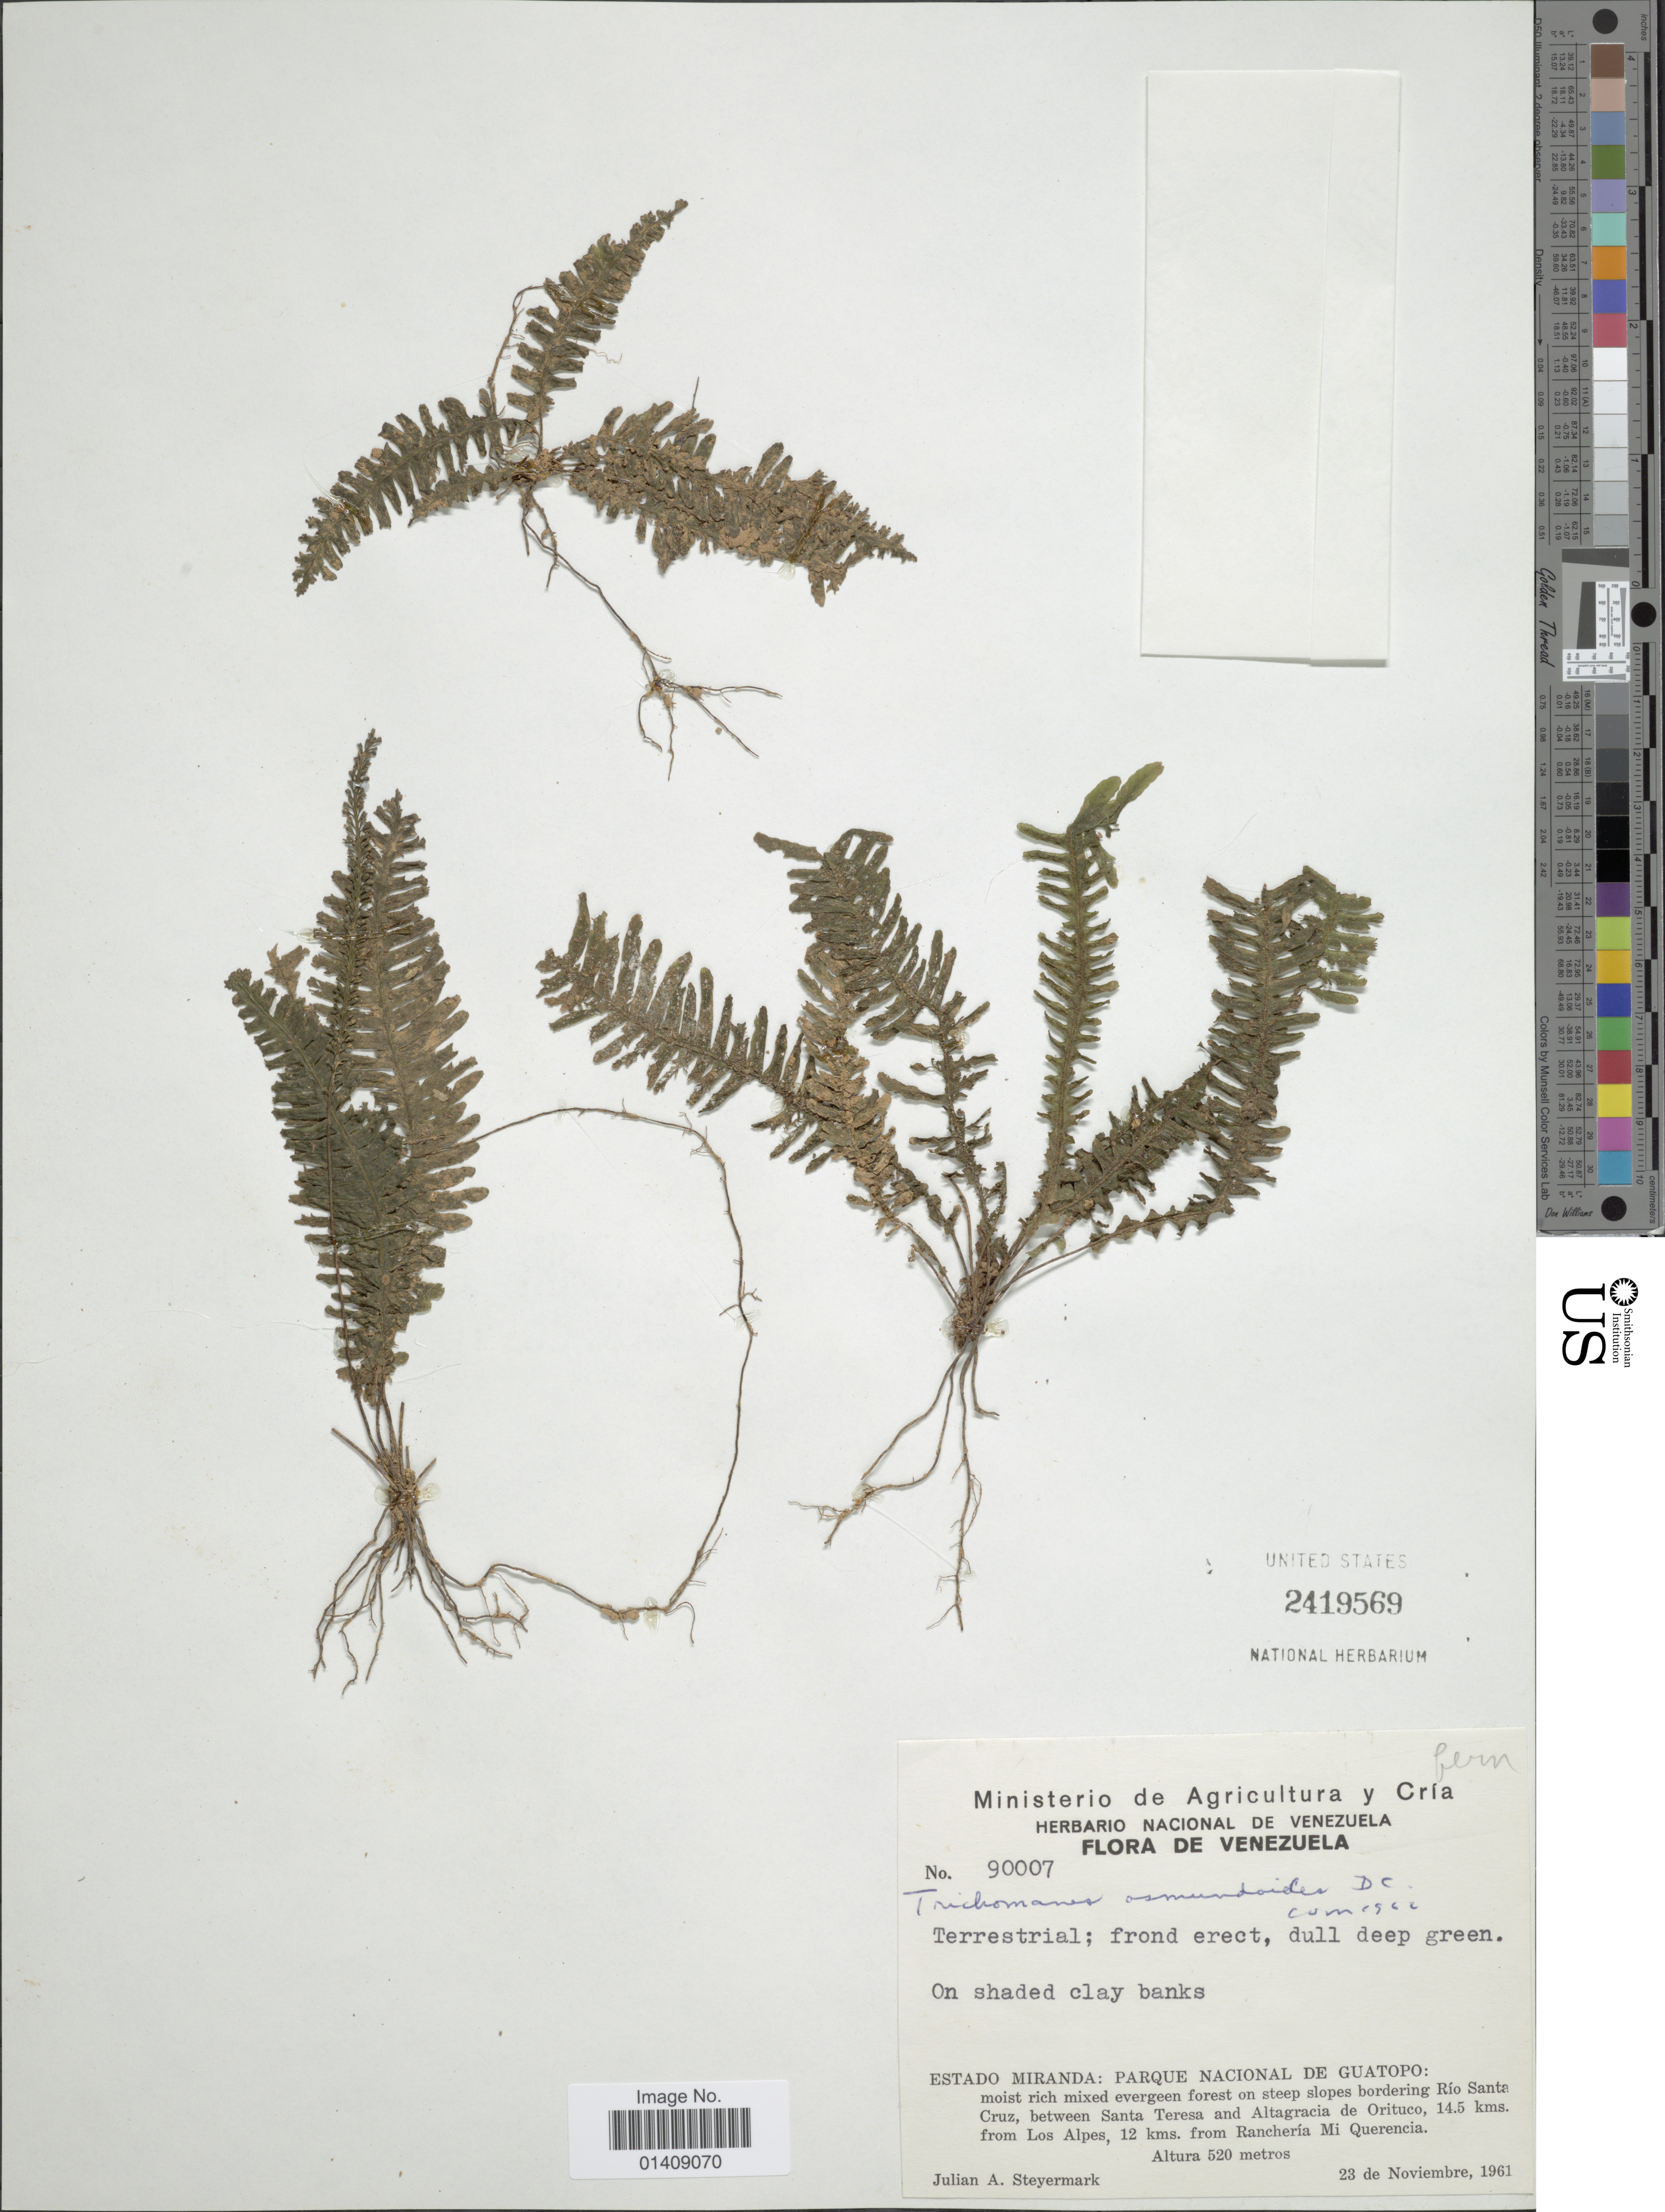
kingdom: Plantae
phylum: Tracheophyta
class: Polypodiopsida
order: Hymenophyllales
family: Hymenophyllaceae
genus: Trichomanes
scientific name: Trichomanes osmundoides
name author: DC. ex Poir.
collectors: J. Steyermark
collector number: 90007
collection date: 1961-11-23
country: Venezuela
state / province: Miranda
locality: Parque Nacional de Guatopo: Moist rich mixed evergreen forest on steep slopes bordering Río Santa Cruz, between Santa Teresa and Altagracia de Orituco, 14.5 kms. from Los Alpes, 12 kms. from Ranchería Mi Querencia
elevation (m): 520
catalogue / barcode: US 2419569